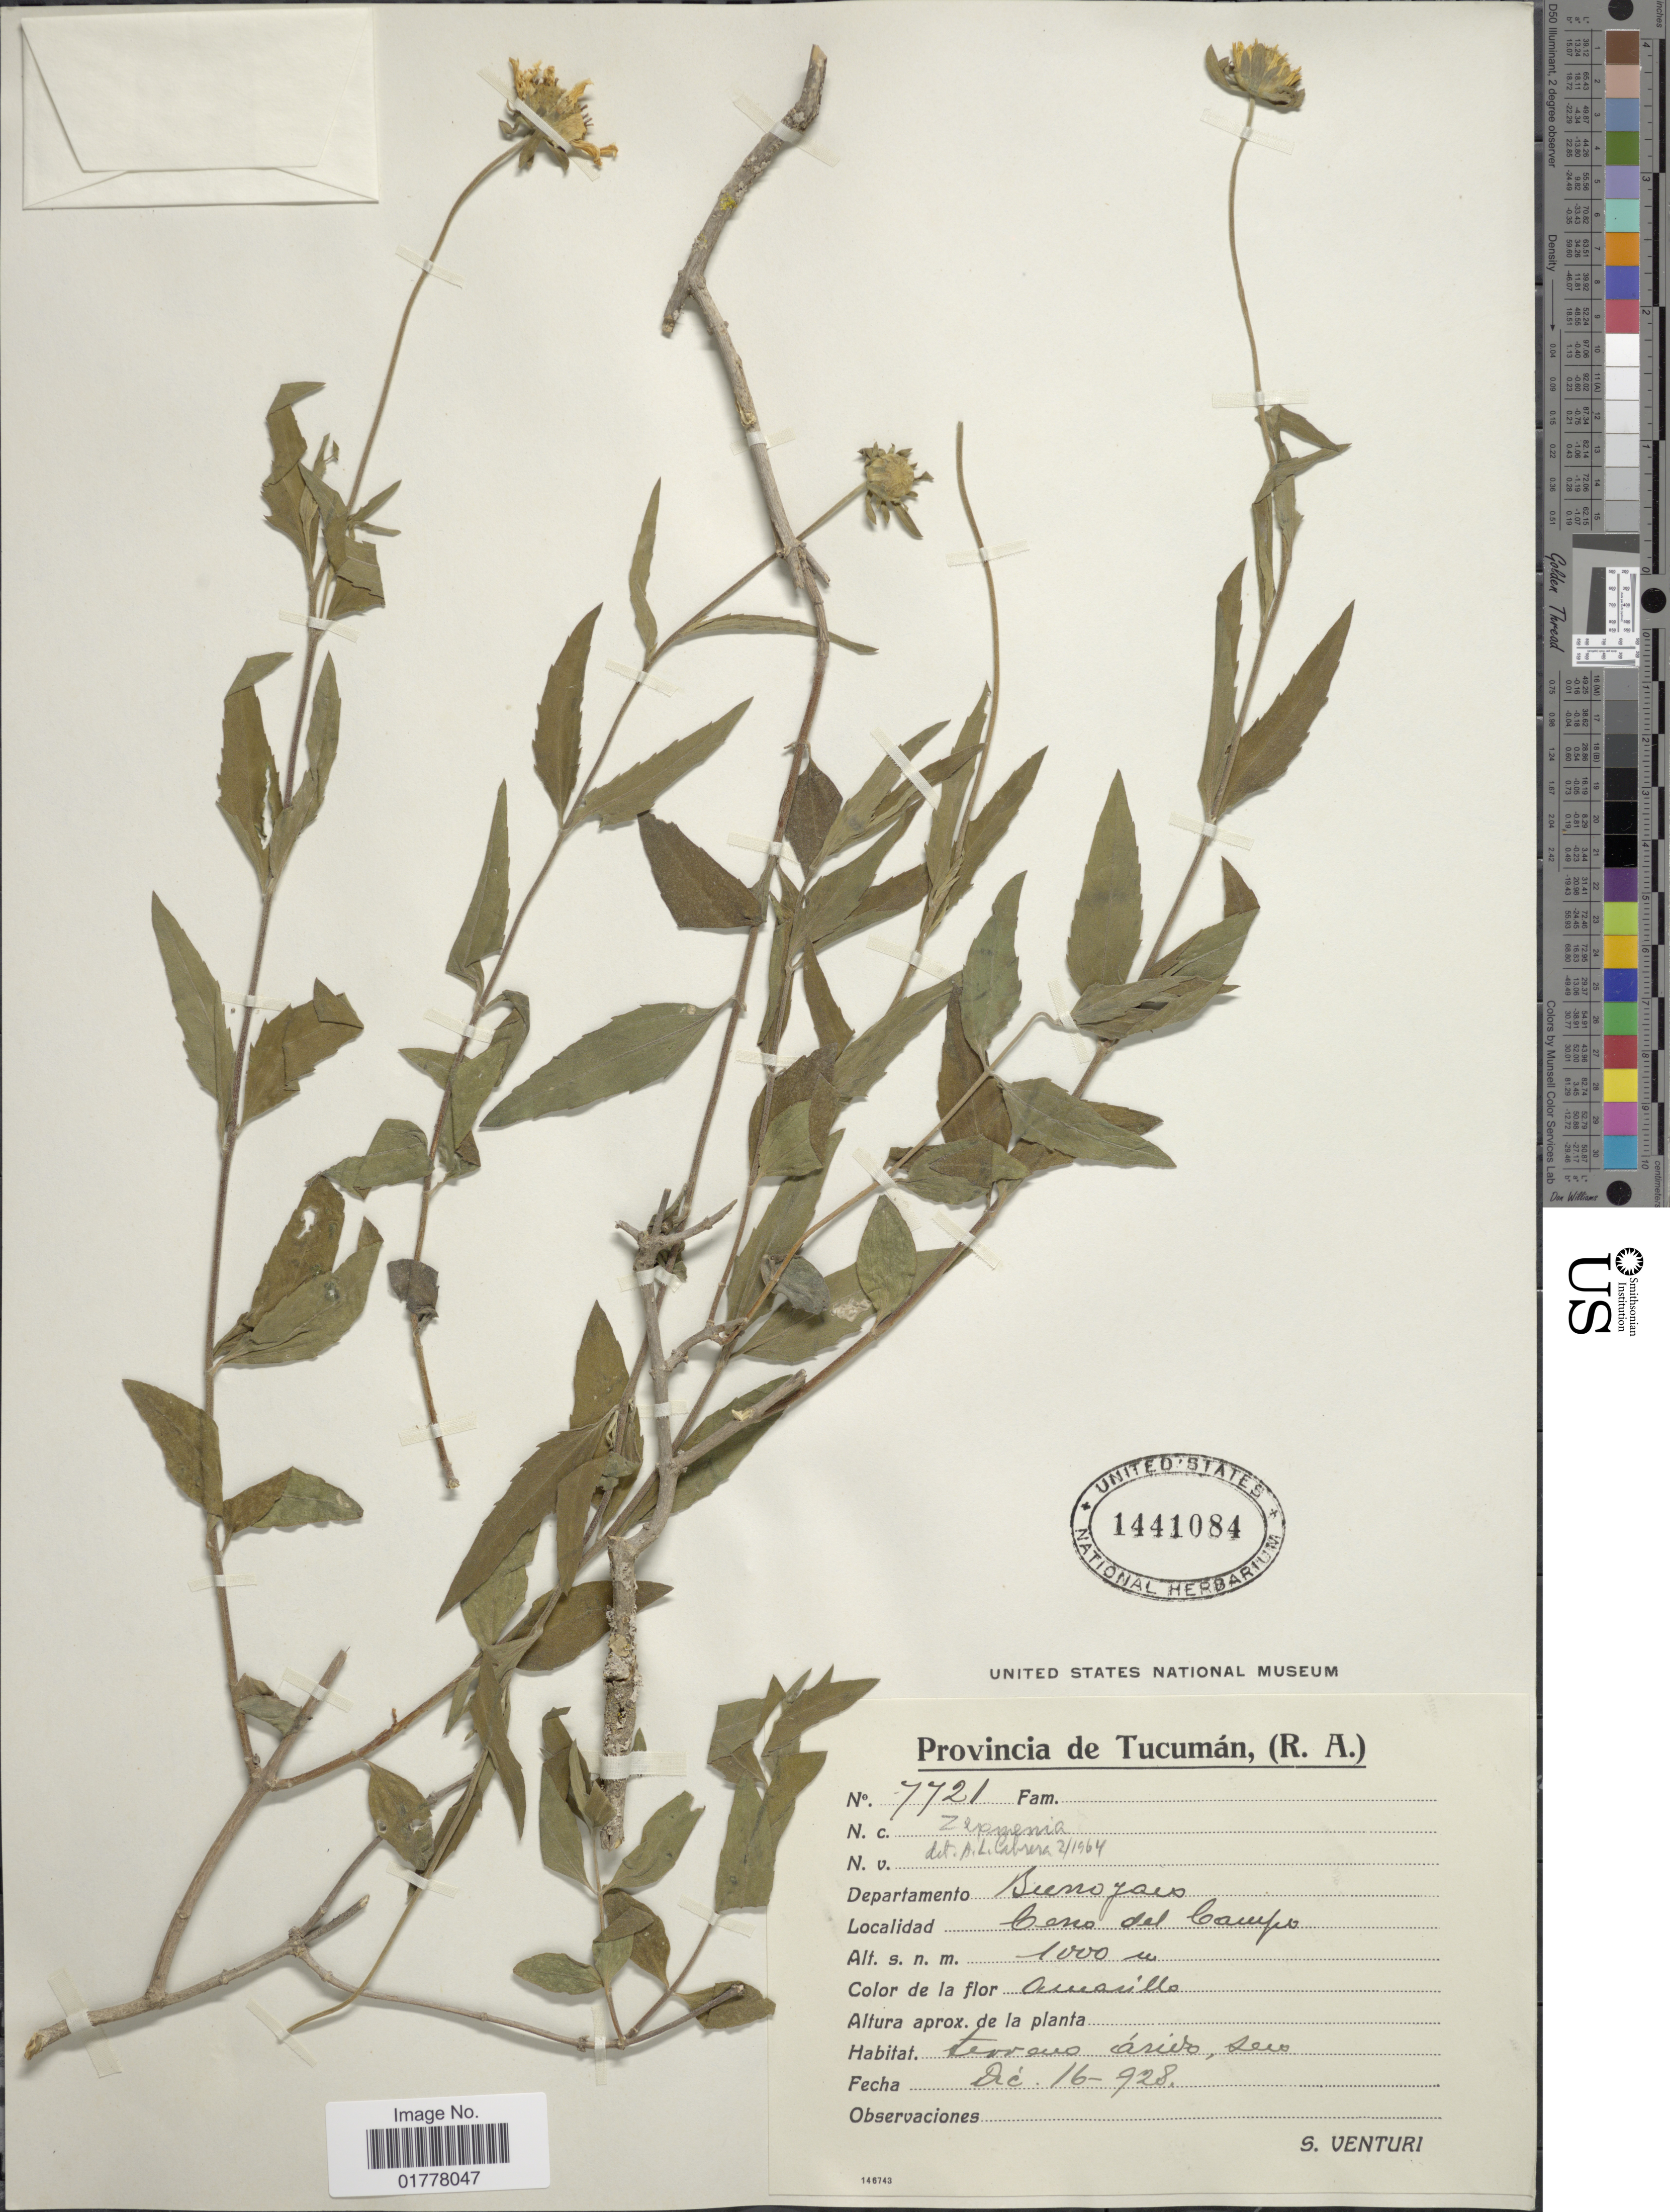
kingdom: Plantae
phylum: Tracheophyta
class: Magnoliopsida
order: Asterales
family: Asteraceae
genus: Angelphytum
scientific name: Angelphytum aspilioides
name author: (Griseb.) H. Rob.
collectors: S. Venturi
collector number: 7721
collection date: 1928-12-16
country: Argentina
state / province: Tucumán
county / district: Burruyacú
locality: Cerro del Campo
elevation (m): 1000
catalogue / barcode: US 1441084